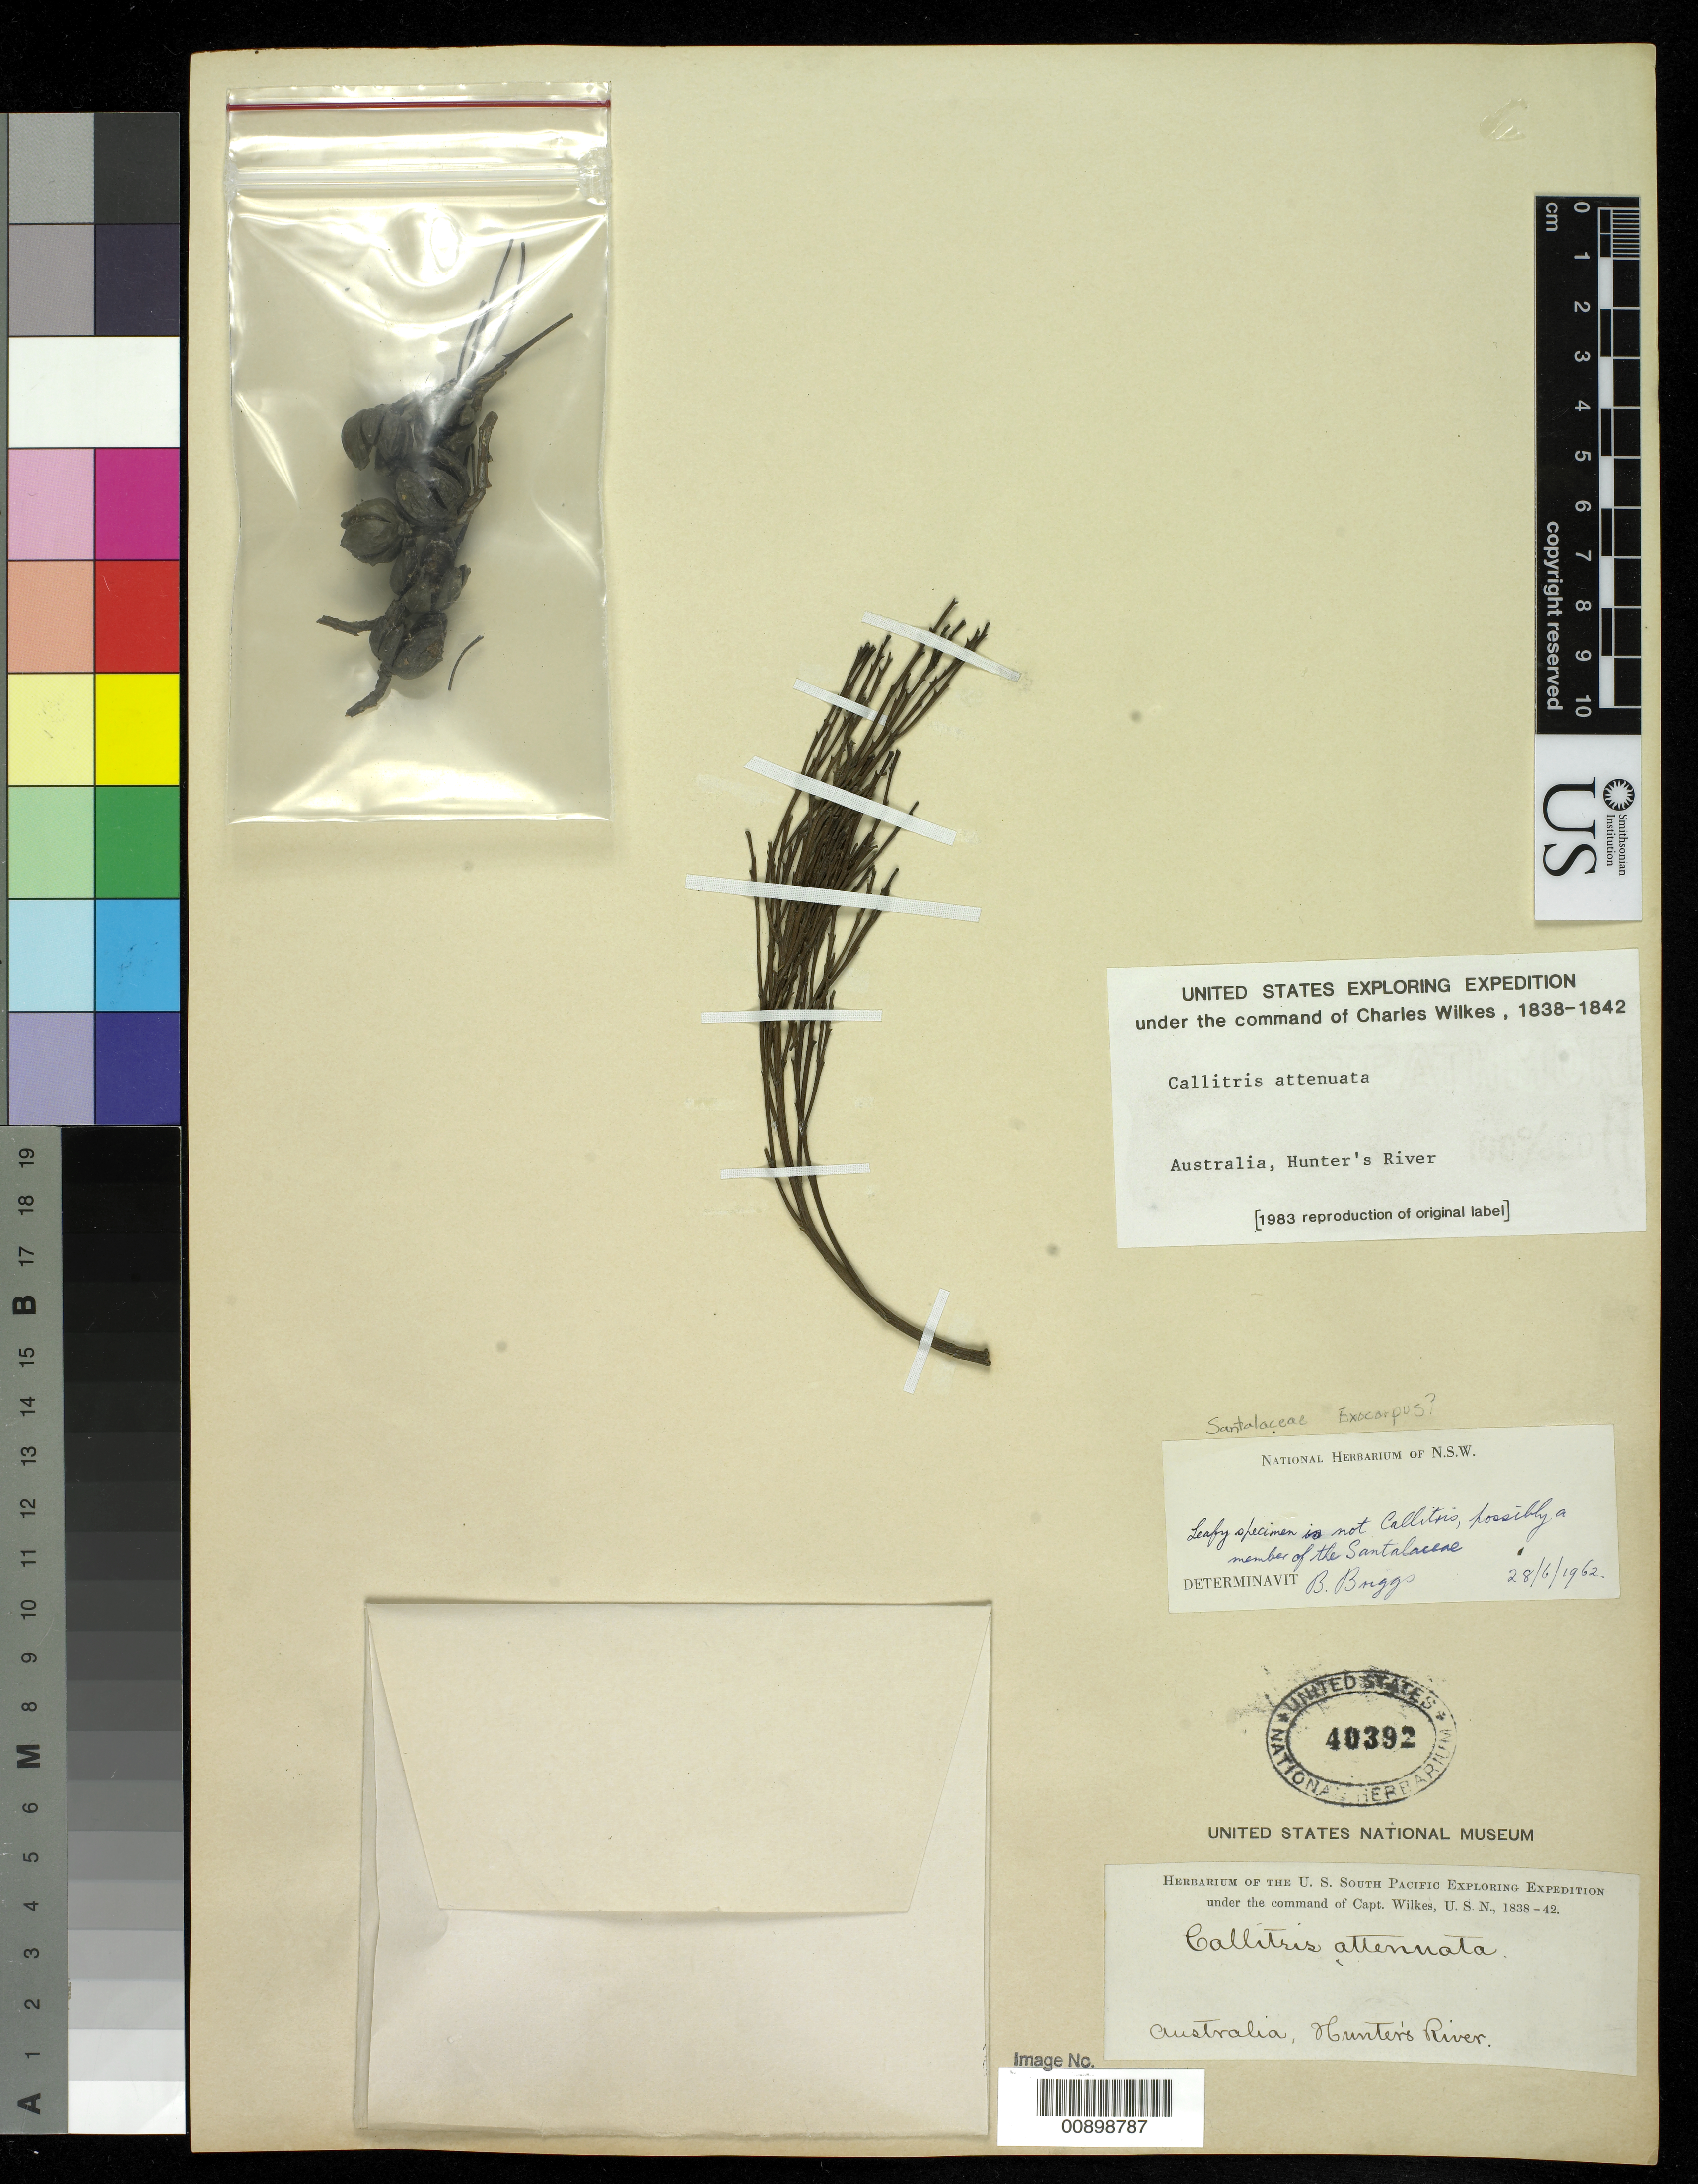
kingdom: Plantae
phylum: Tracheophyta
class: Pinopsida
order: Pinales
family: Cupressaceae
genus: Callitris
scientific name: Callitris sp.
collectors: Wilkes Explor. Exped.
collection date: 1838/1842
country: Australia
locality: Hunter's River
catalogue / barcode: US 40392